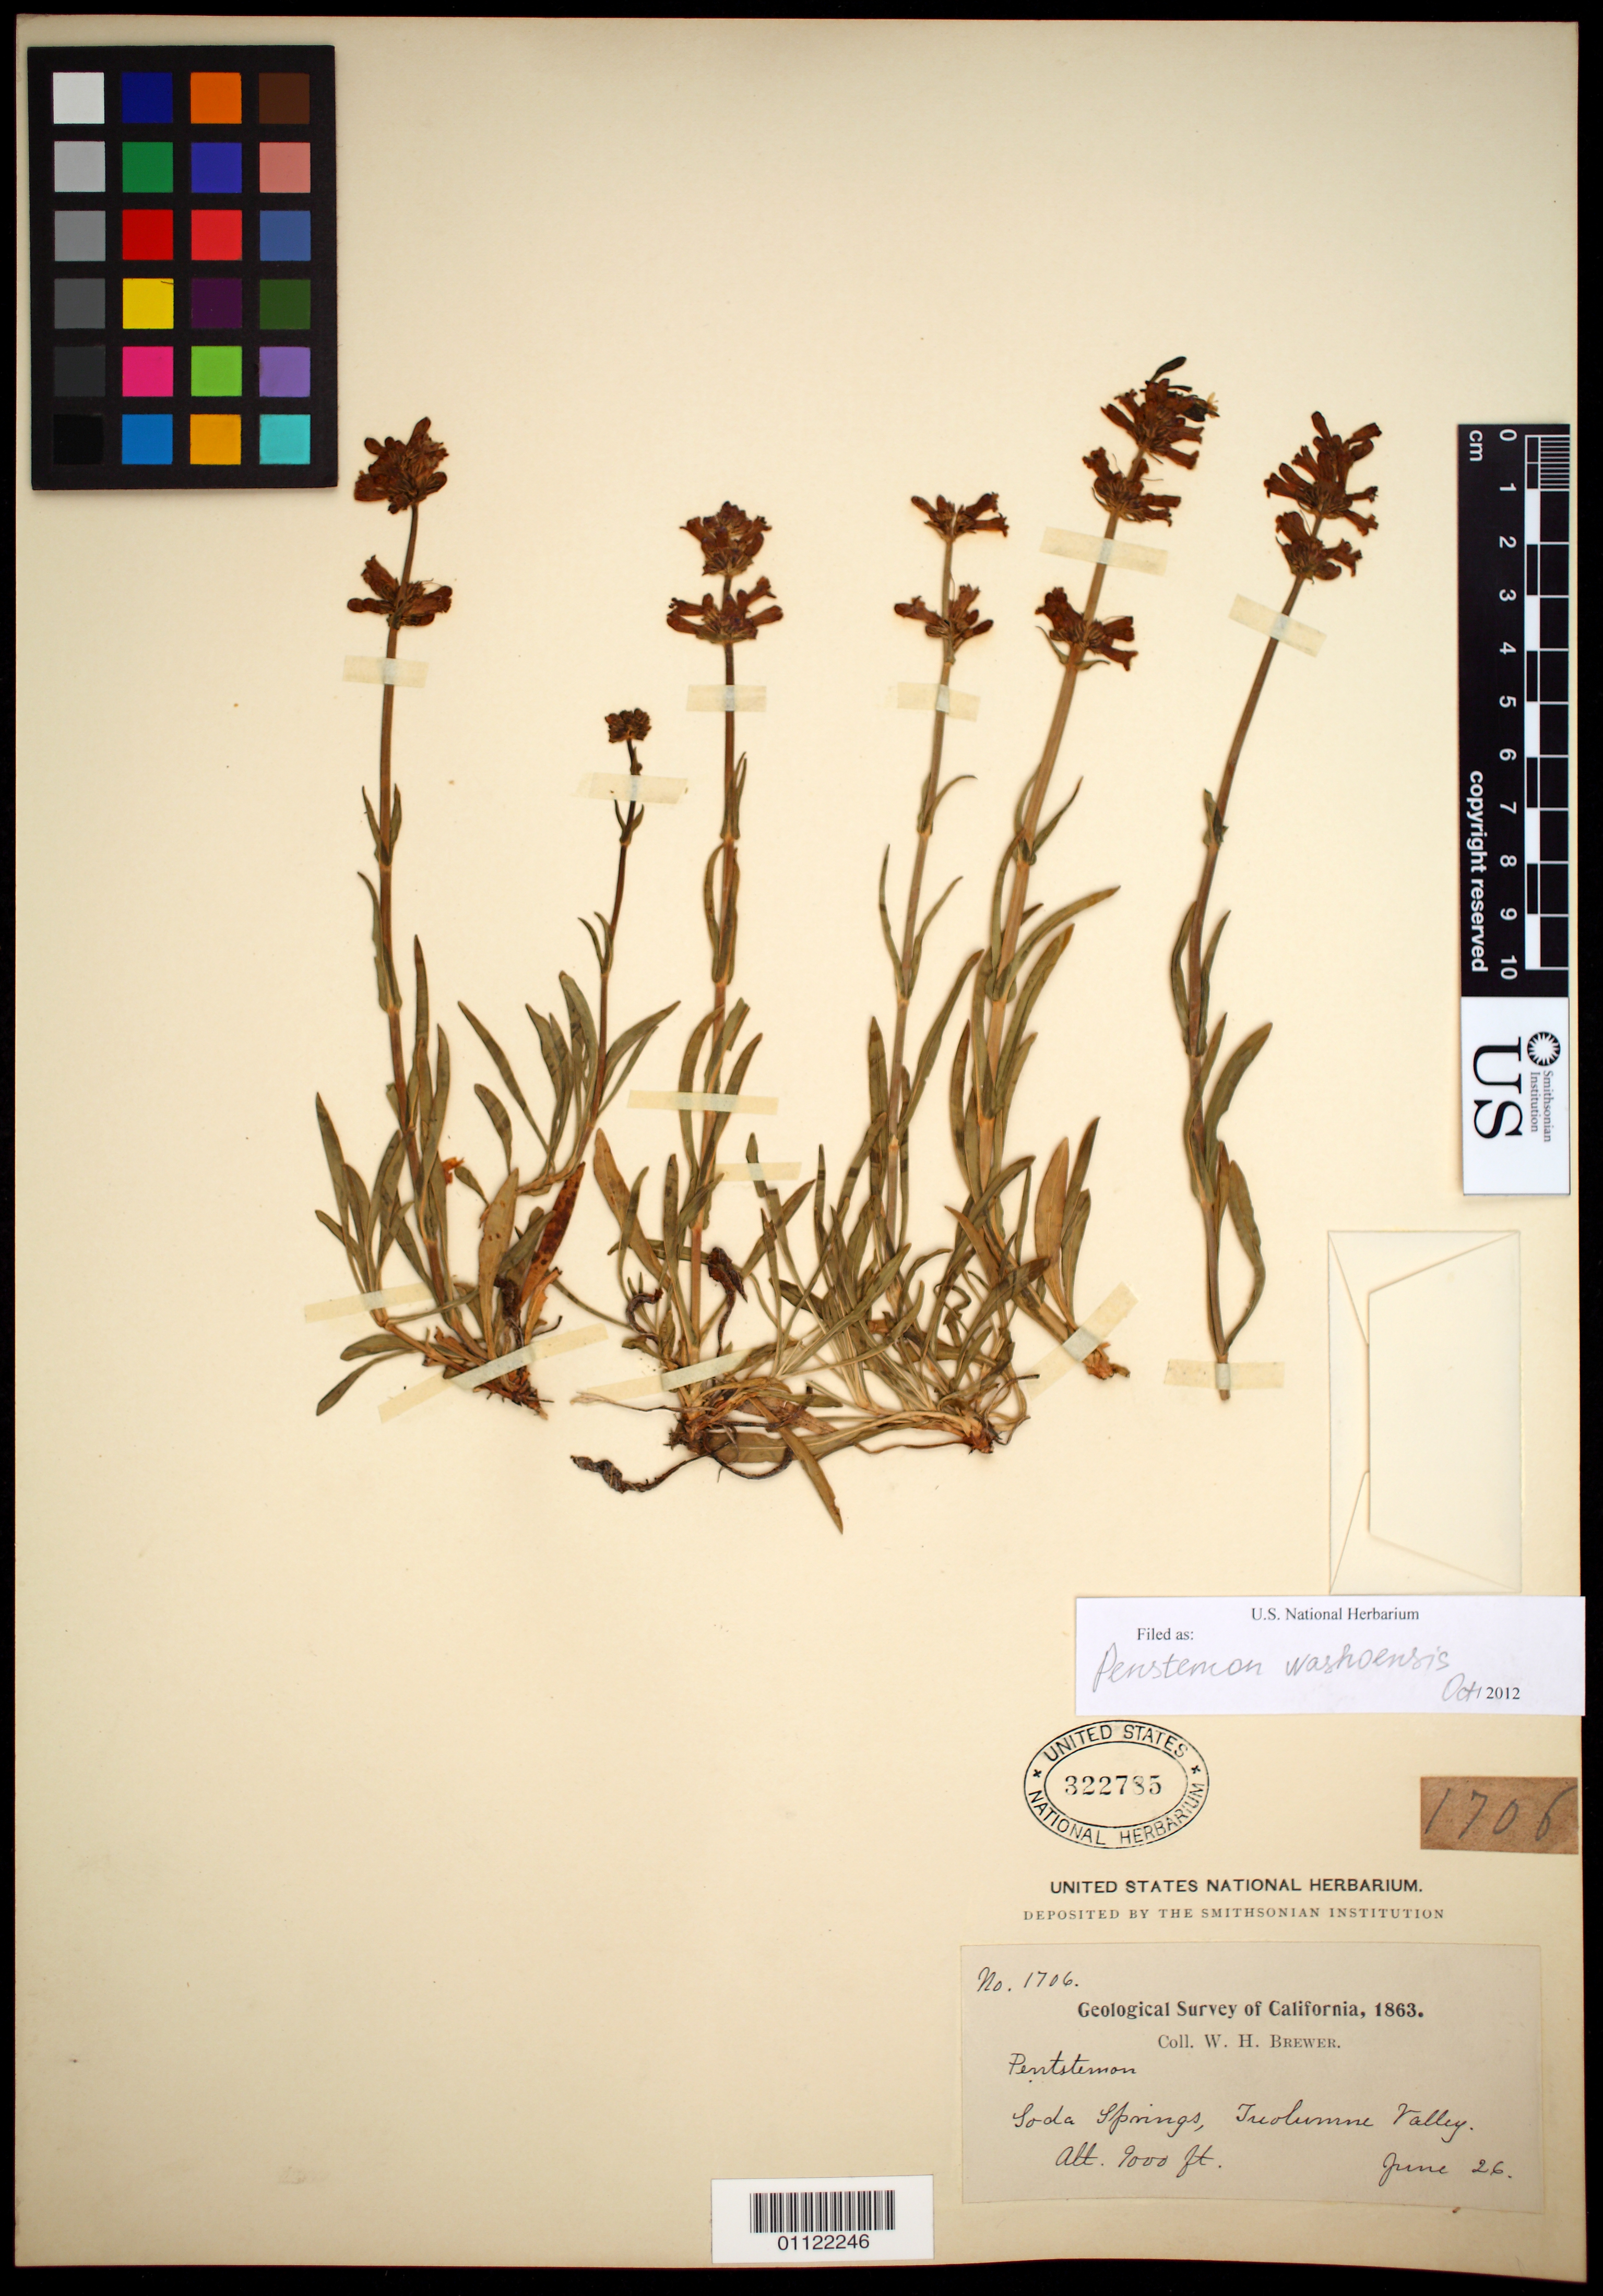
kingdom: Plantae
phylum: Tracheophyta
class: Magnoliopsida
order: Lamiales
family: Plantaginaceae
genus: Penstemon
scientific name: Penstemon rydbergii var. oreocharis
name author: (Greene) N.H. Holmgren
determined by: Holmgren, N. H., (NY), New York Botanical Garden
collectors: W. H. Brewer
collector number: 1706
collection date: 1863-06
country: United States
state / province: California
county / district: Tuolumne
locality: Soda Springs, Tuolumne Valley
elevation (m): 2743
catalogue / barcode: US 322785